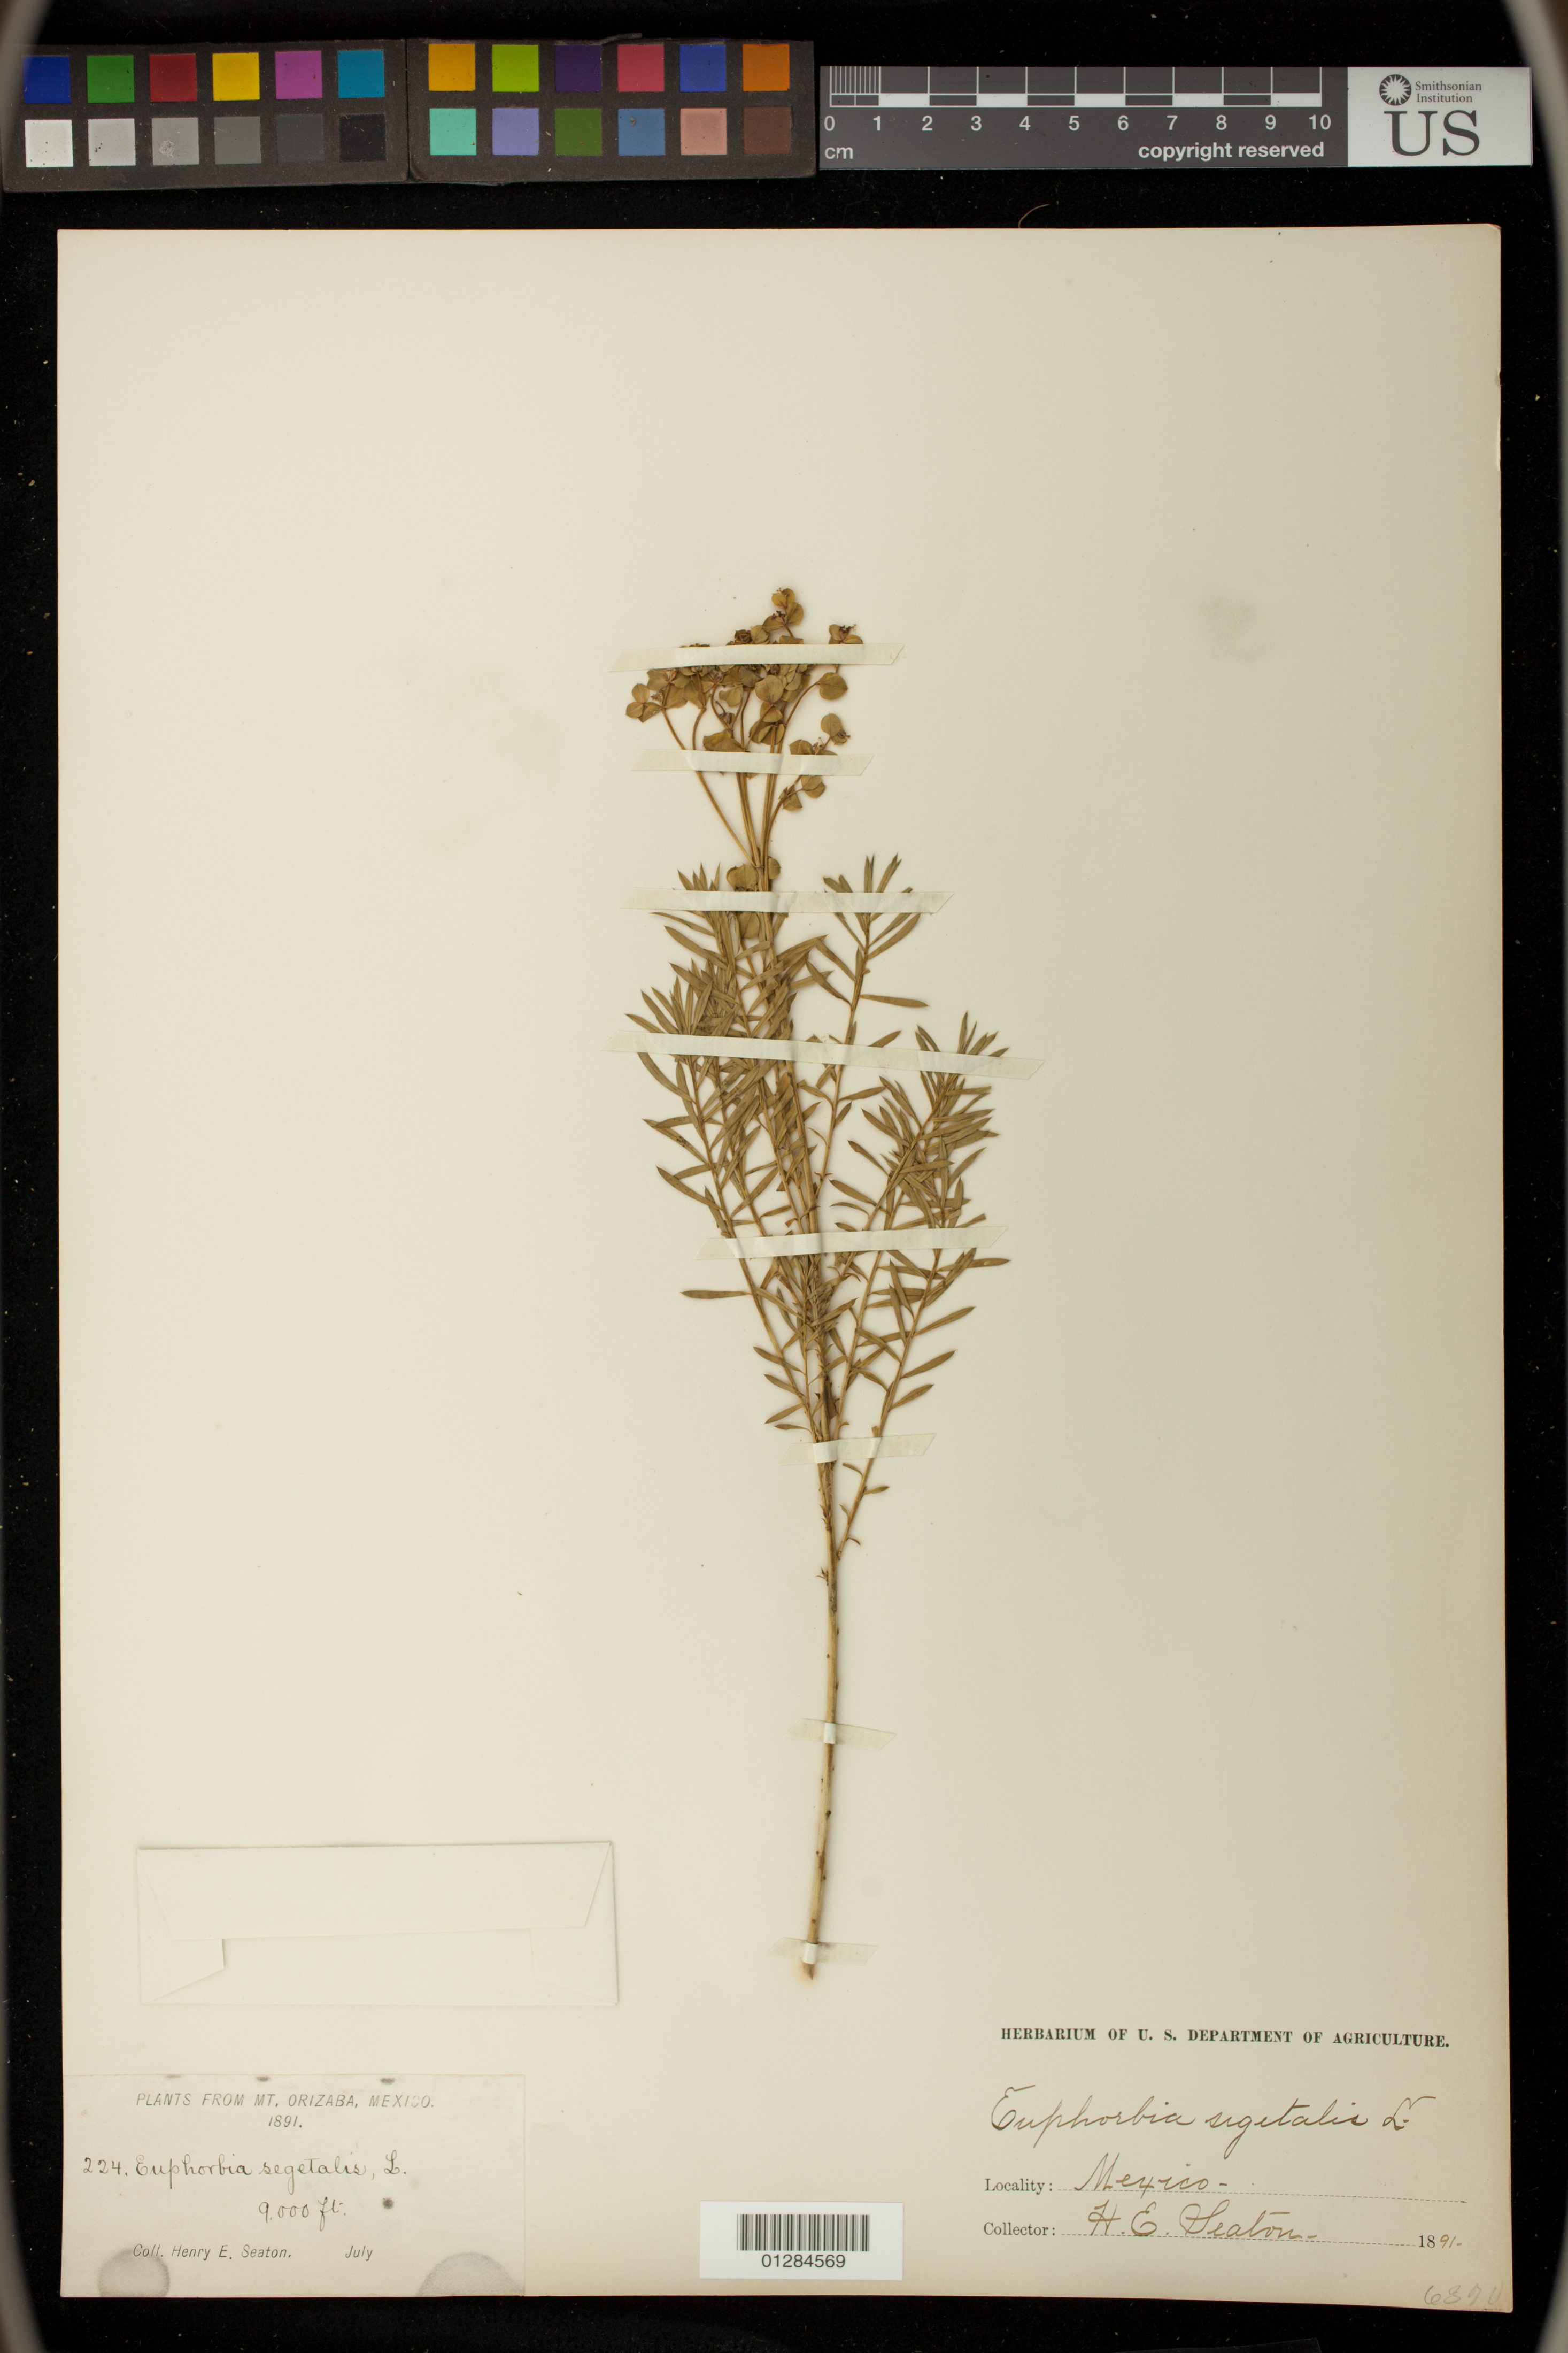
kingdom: Plantae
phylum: Tracheophyta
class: Magnoliopsida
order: Malpighiales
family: Euphorbiaceae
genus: Euphorbia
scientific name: Euphorbia segetalis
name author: L.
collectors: H. E. Seaton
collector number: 224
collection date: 1891-07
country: Mexico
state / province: Veracruz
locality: Mt. Orizaba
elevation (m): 2743